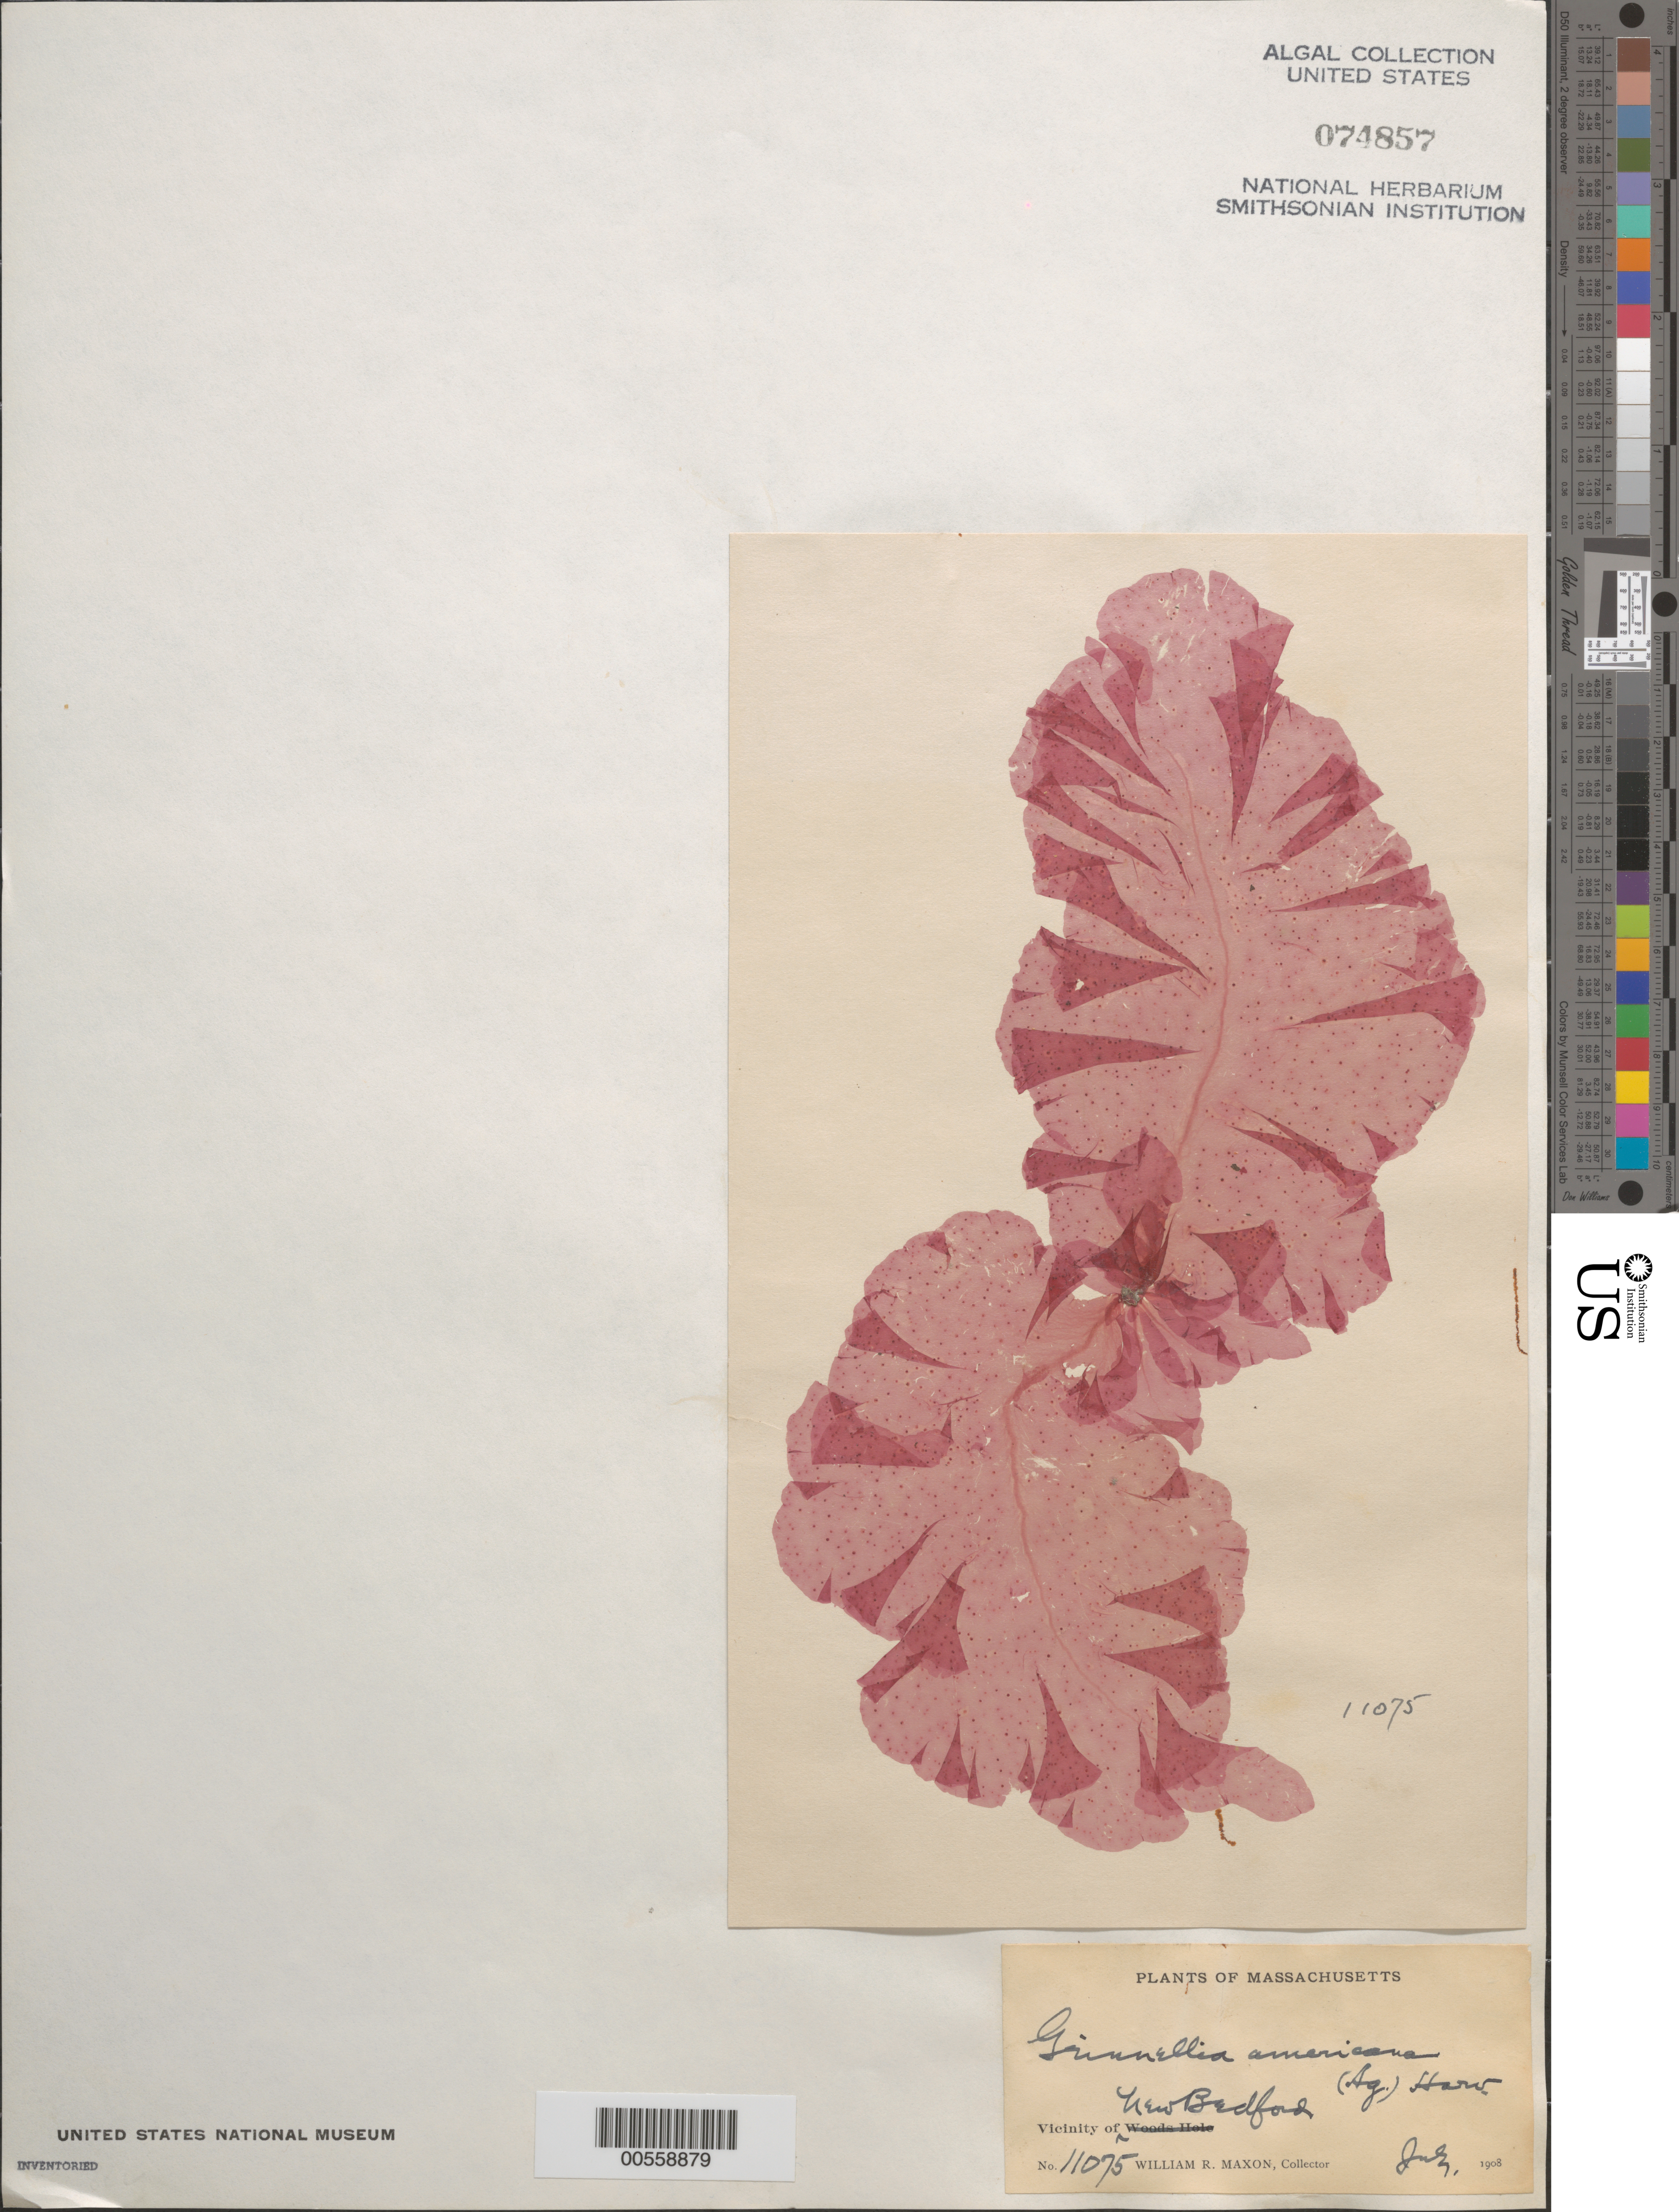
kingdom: Plantae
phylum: Rhodophyta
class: Florideophyceae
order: Ceramiales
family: Delesseriaceae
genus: Grinnellia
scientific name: Grinnellia americana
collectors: W. R. Maxon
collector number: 11075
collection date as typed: Jul 1908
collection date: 1908-07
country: United States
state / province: Massachusetts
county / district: Bristol County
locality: New Bedford area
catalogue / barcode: US 74857